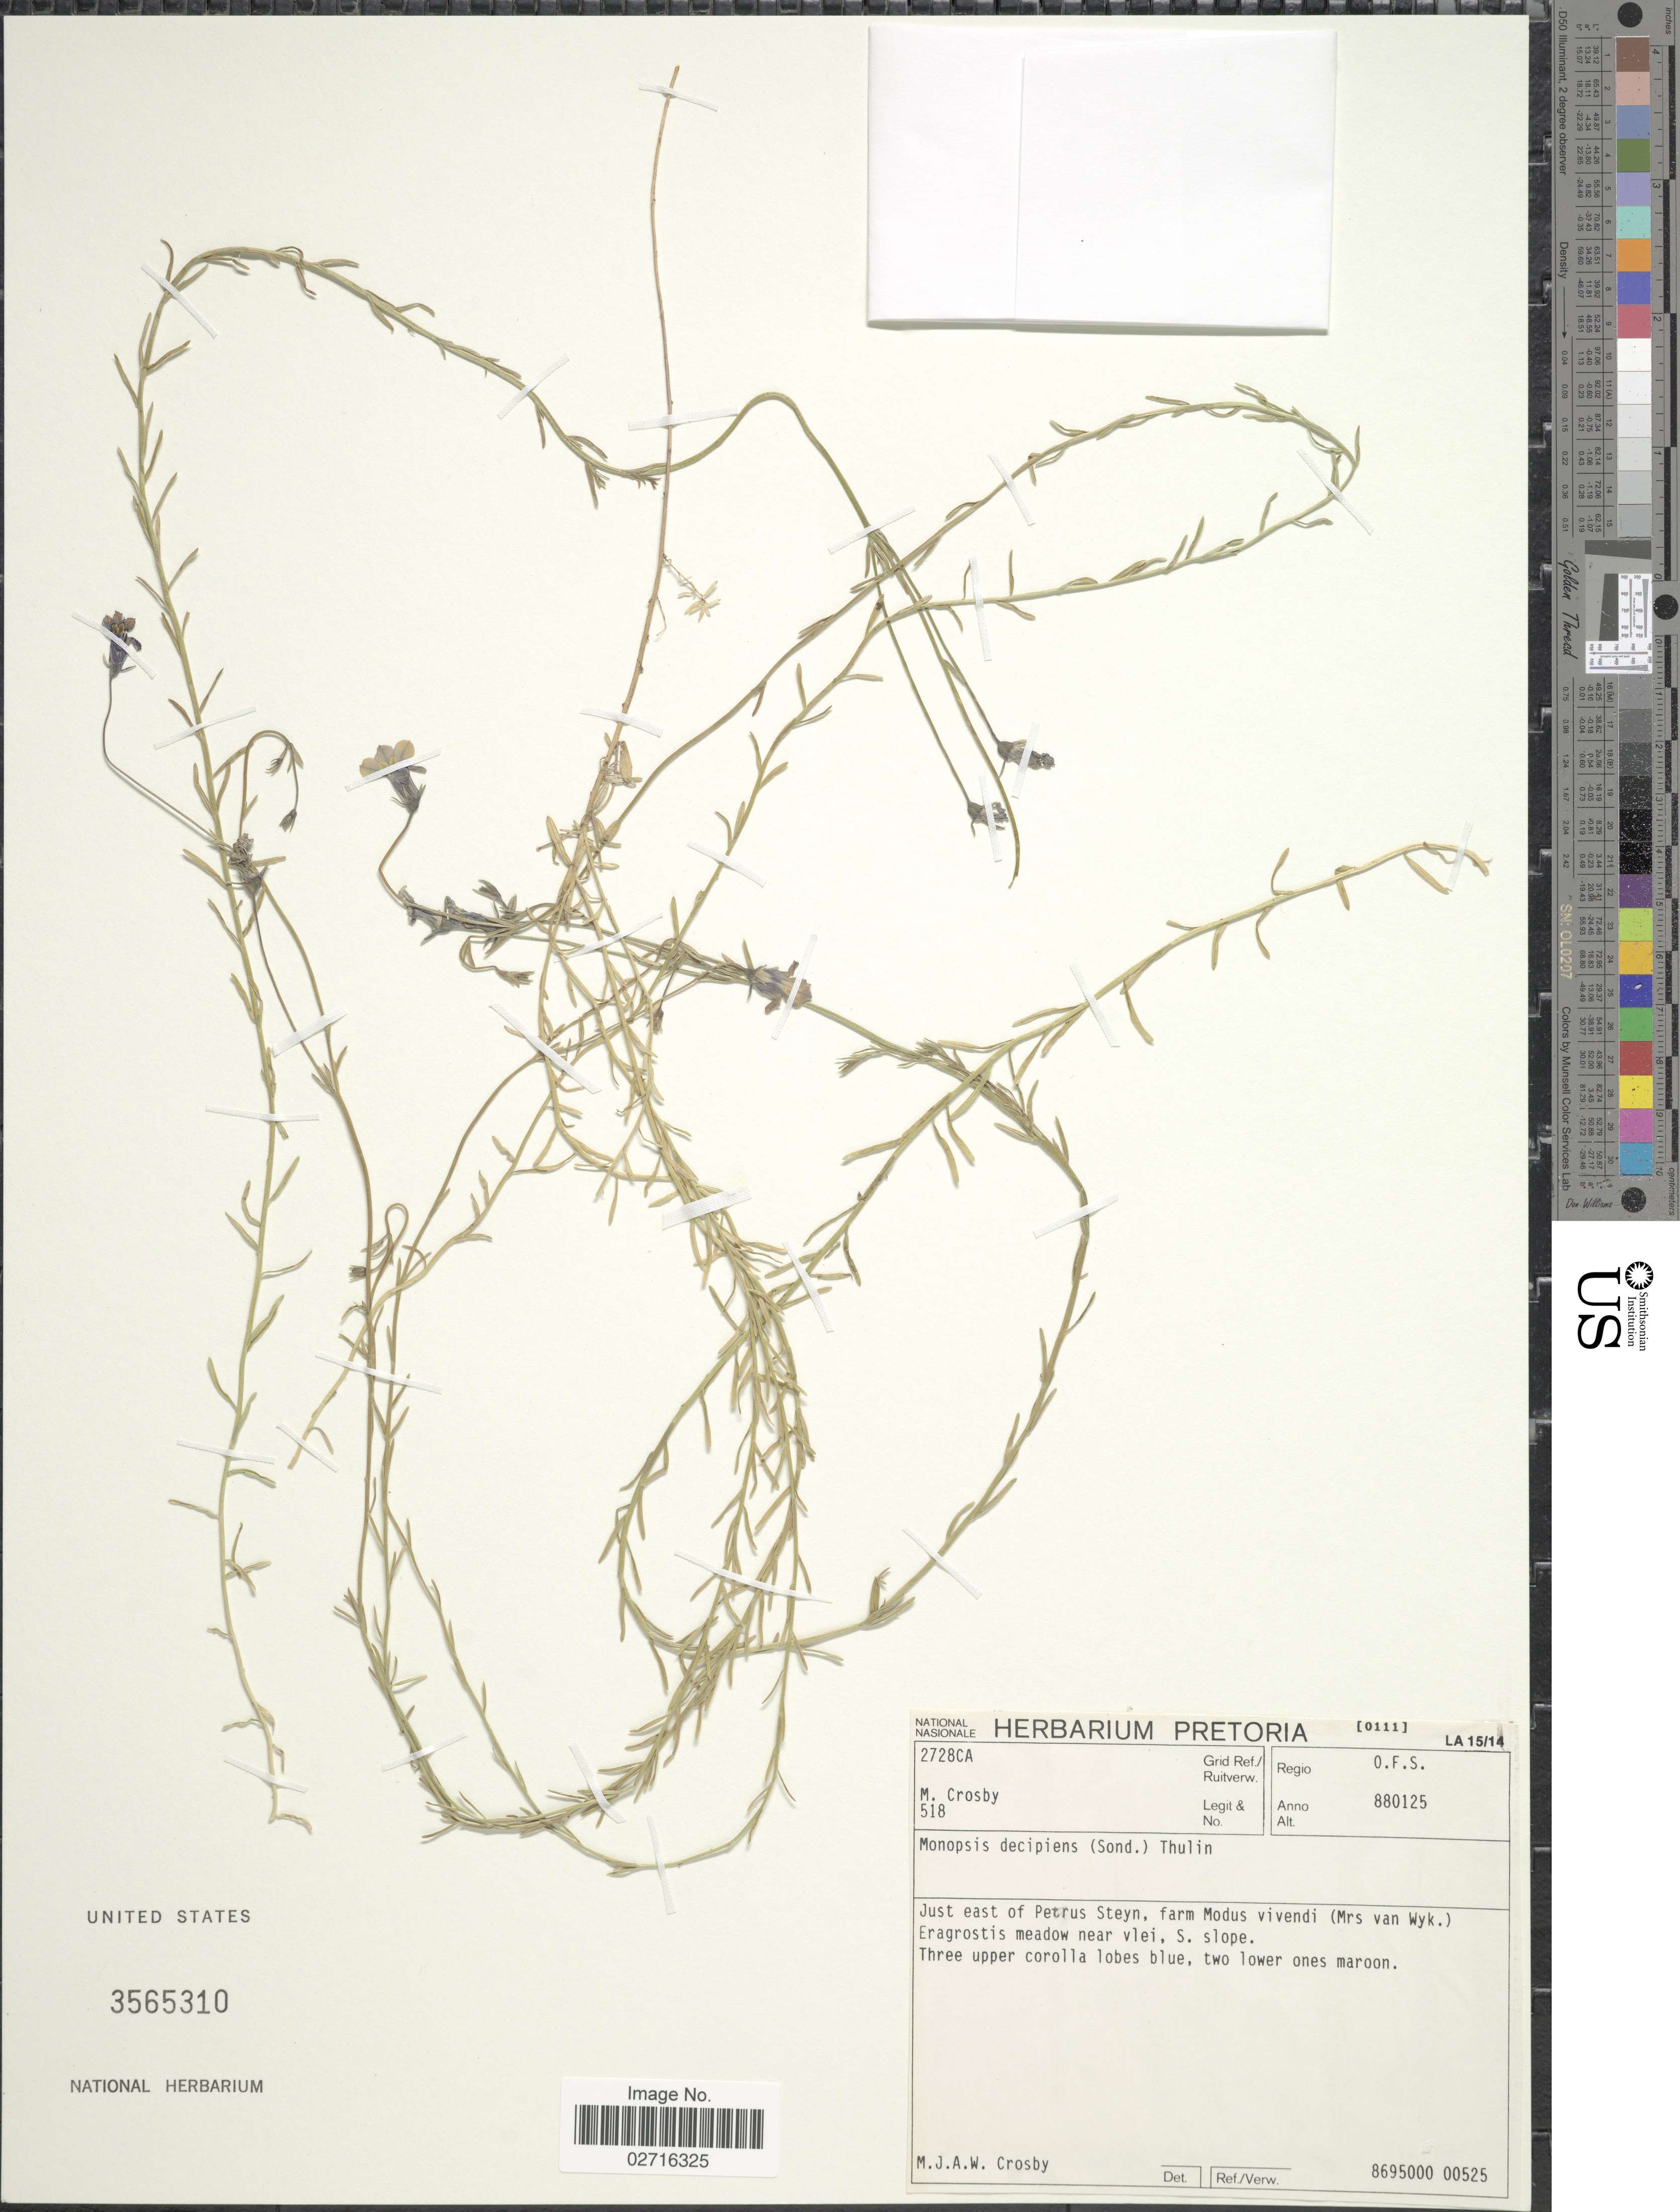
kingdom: Plantae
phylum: Tracheophyta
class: Magnoliopsida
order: Asterales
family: Campanulaceae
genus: Monopsis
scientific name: Monopsis decipiens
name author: (Sond.) Thulin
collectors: M. Crosby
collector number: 518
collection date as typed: Transcribed d/m/y: 25/1/88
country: South Africa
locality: Regio O.F.S. Just east of Petrus Stey, farm Modus vivendi (Mrs van Wyk.) Eragrostis meadow near vlei, S. slope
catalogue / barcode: US 3565310